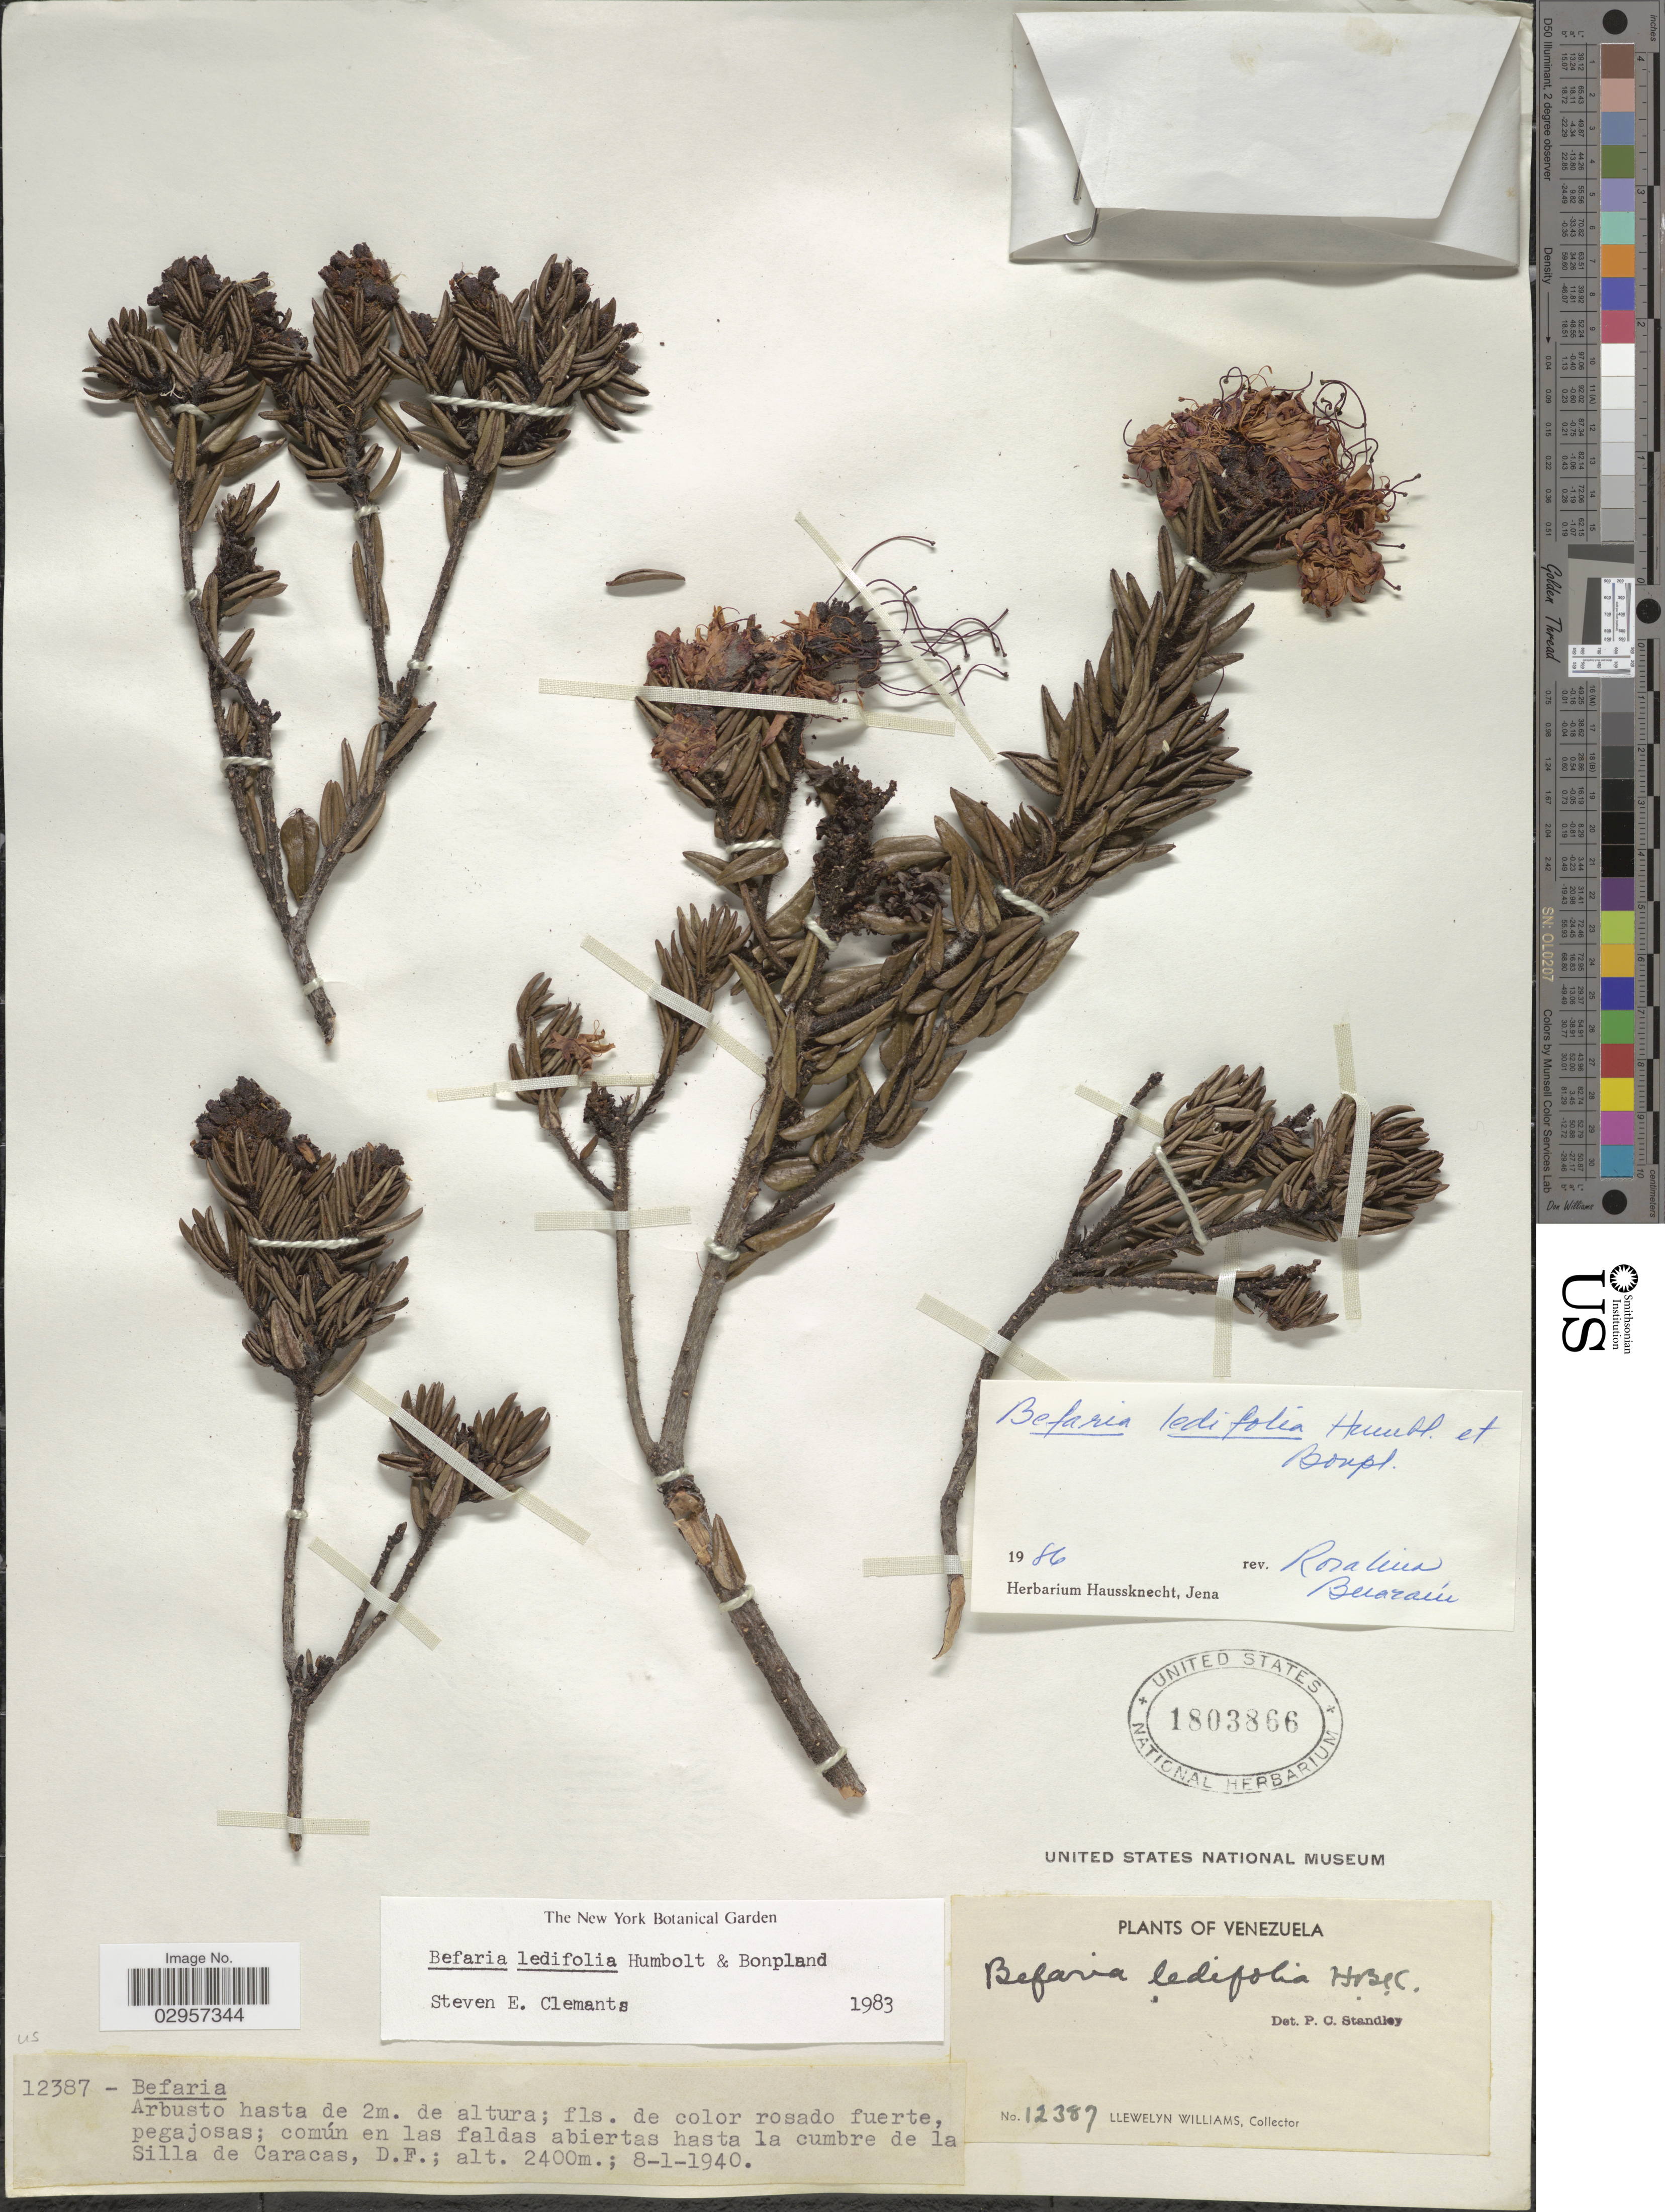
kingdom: Plantae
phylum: Tracheophyta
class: Magnoliopsida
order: Ericales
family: Ericaceae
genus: Befaria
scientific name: Befaria ledifolia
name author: Bonpl.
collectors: Ll. Williams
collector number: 12387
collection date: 1940-01-08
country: Venezuela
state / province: Distrito Federal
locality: Común en las faldas abiertas hasta la cumbre de la Silla de Caracas, D.F.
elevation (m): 2400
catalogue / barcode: US 1803866